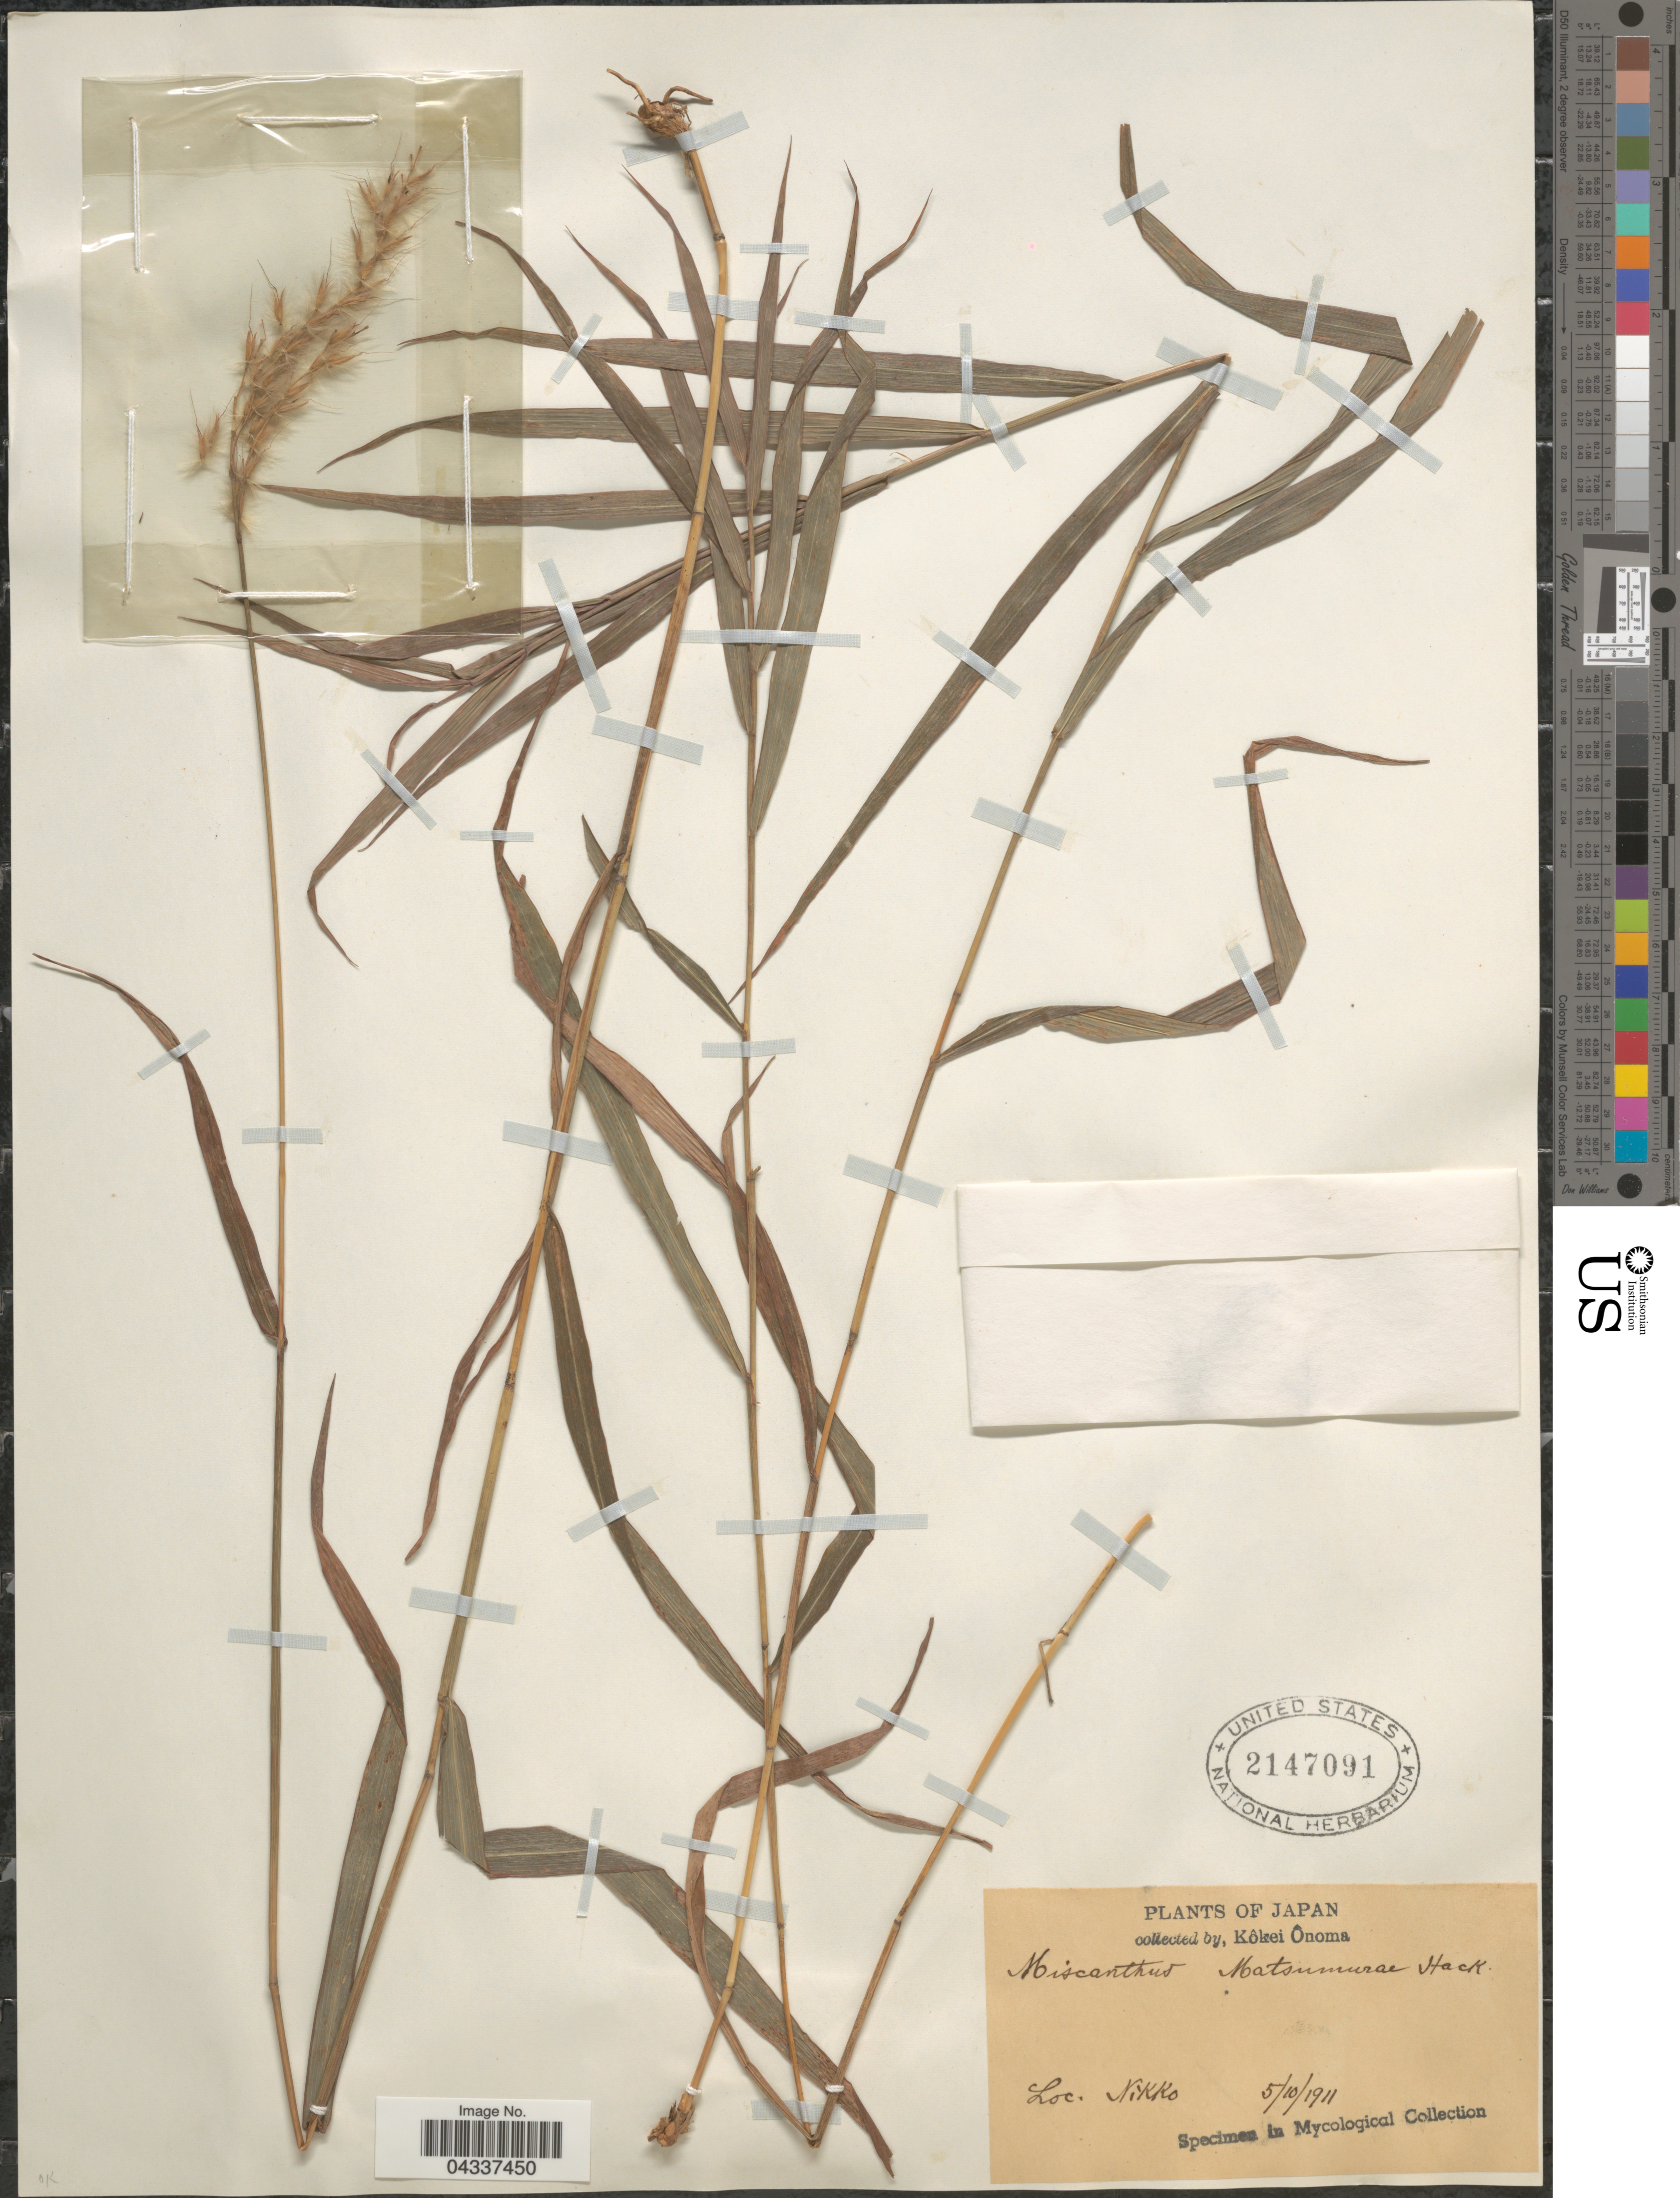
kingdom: Plantae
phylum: Tracheophyta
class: Liliopsida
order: Poales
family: Poaceae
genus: Miscanthus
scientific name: Miscanthus oligostachyus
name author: Stapf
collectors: K. Onoma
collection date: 1911-10-05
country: Japan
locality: Nikko.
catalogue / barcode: US 2147091